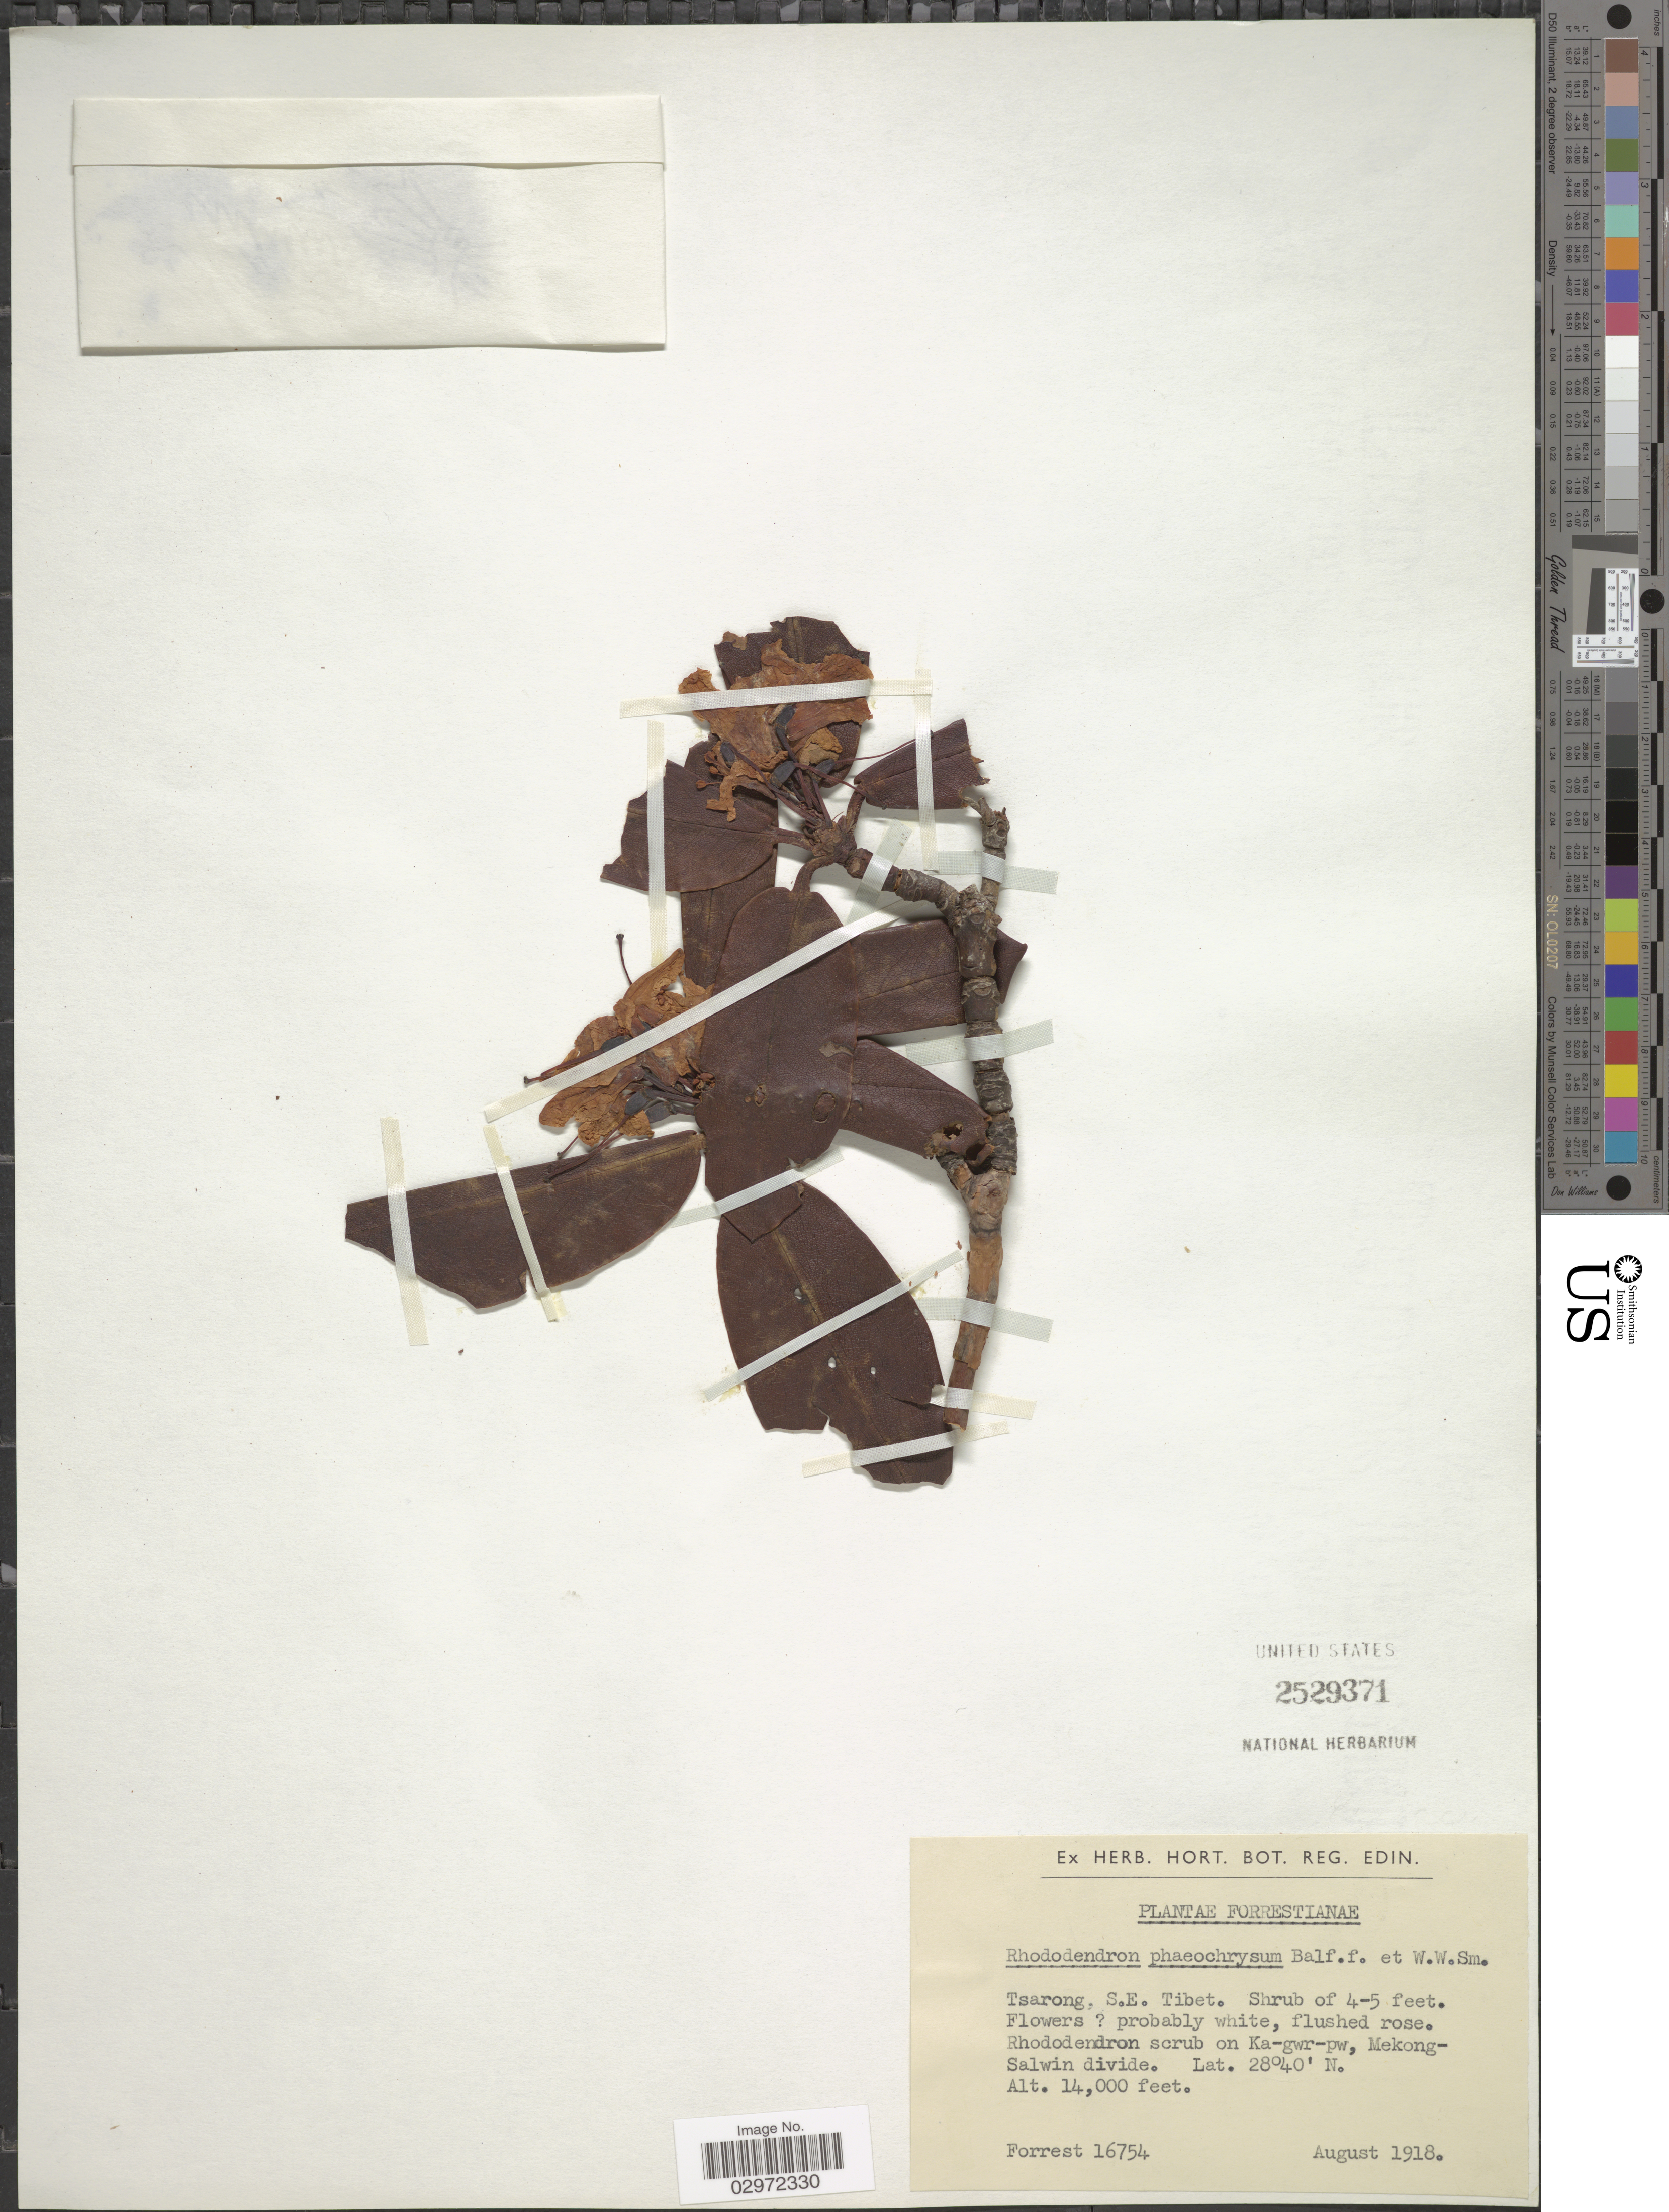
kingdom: Plantae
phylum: Tracheophyta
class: Magnoliopsida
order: Ericales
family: Ericaceae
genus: Rhododendron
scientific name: Rhododendron phaeochrysum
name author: Balf. f. & W.W. Sm.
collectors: -. Forrest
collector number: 16754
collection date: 1918-08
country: China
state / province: Xizang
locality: Tsarong, S.E. Tibet. Rhododendron scrub on Ka-gwr-pw, Mekong-Salween divide.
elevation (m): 4267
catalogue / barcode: US 2529371